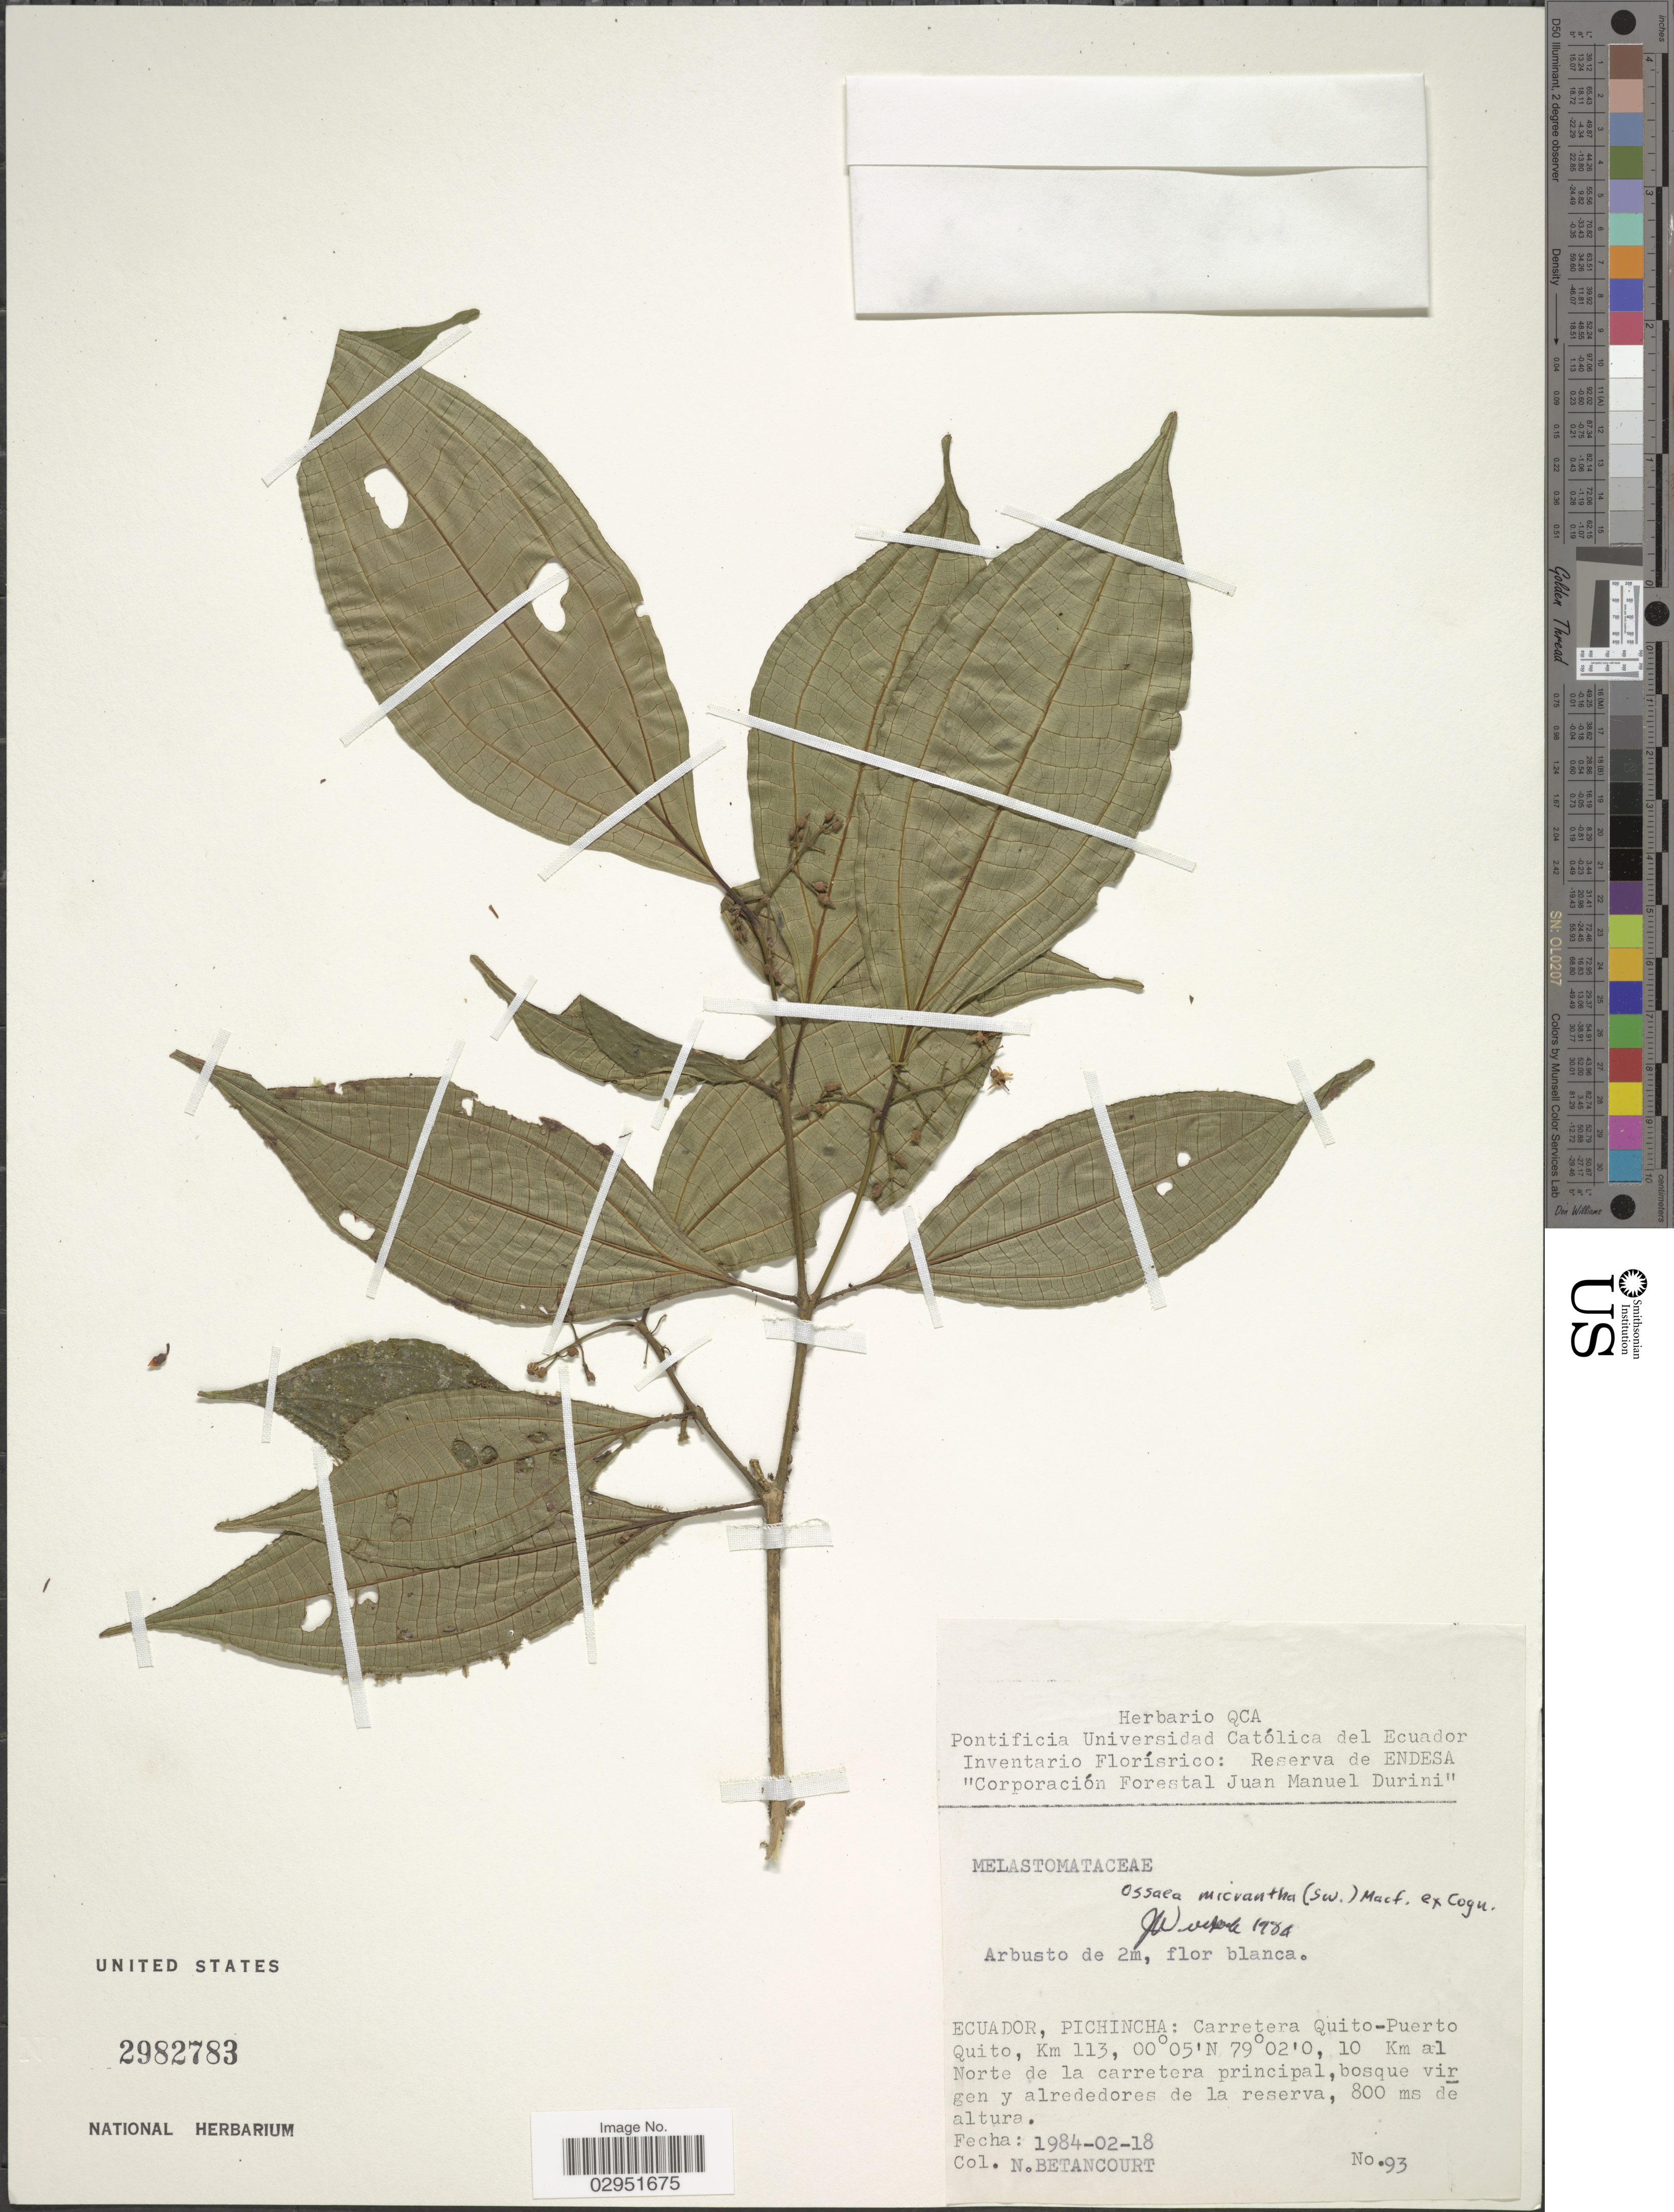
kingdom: Plantae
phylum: Tracheophyta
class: Magnoliopsida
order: Myrtales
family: Melastomataceae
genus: Ossaea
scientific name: Ossaea micrantha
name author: (Sw.) Macfad. ex Cogn.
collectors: N. Betancourt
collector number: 93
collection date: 1984-02-18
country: Ecuador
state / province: Pichincha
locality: Pichincha: Carretera Quito-Puerto Quito, Km 113, 10 Km al Norte de la carretera principal.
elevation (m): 800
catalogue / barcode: US 2982783